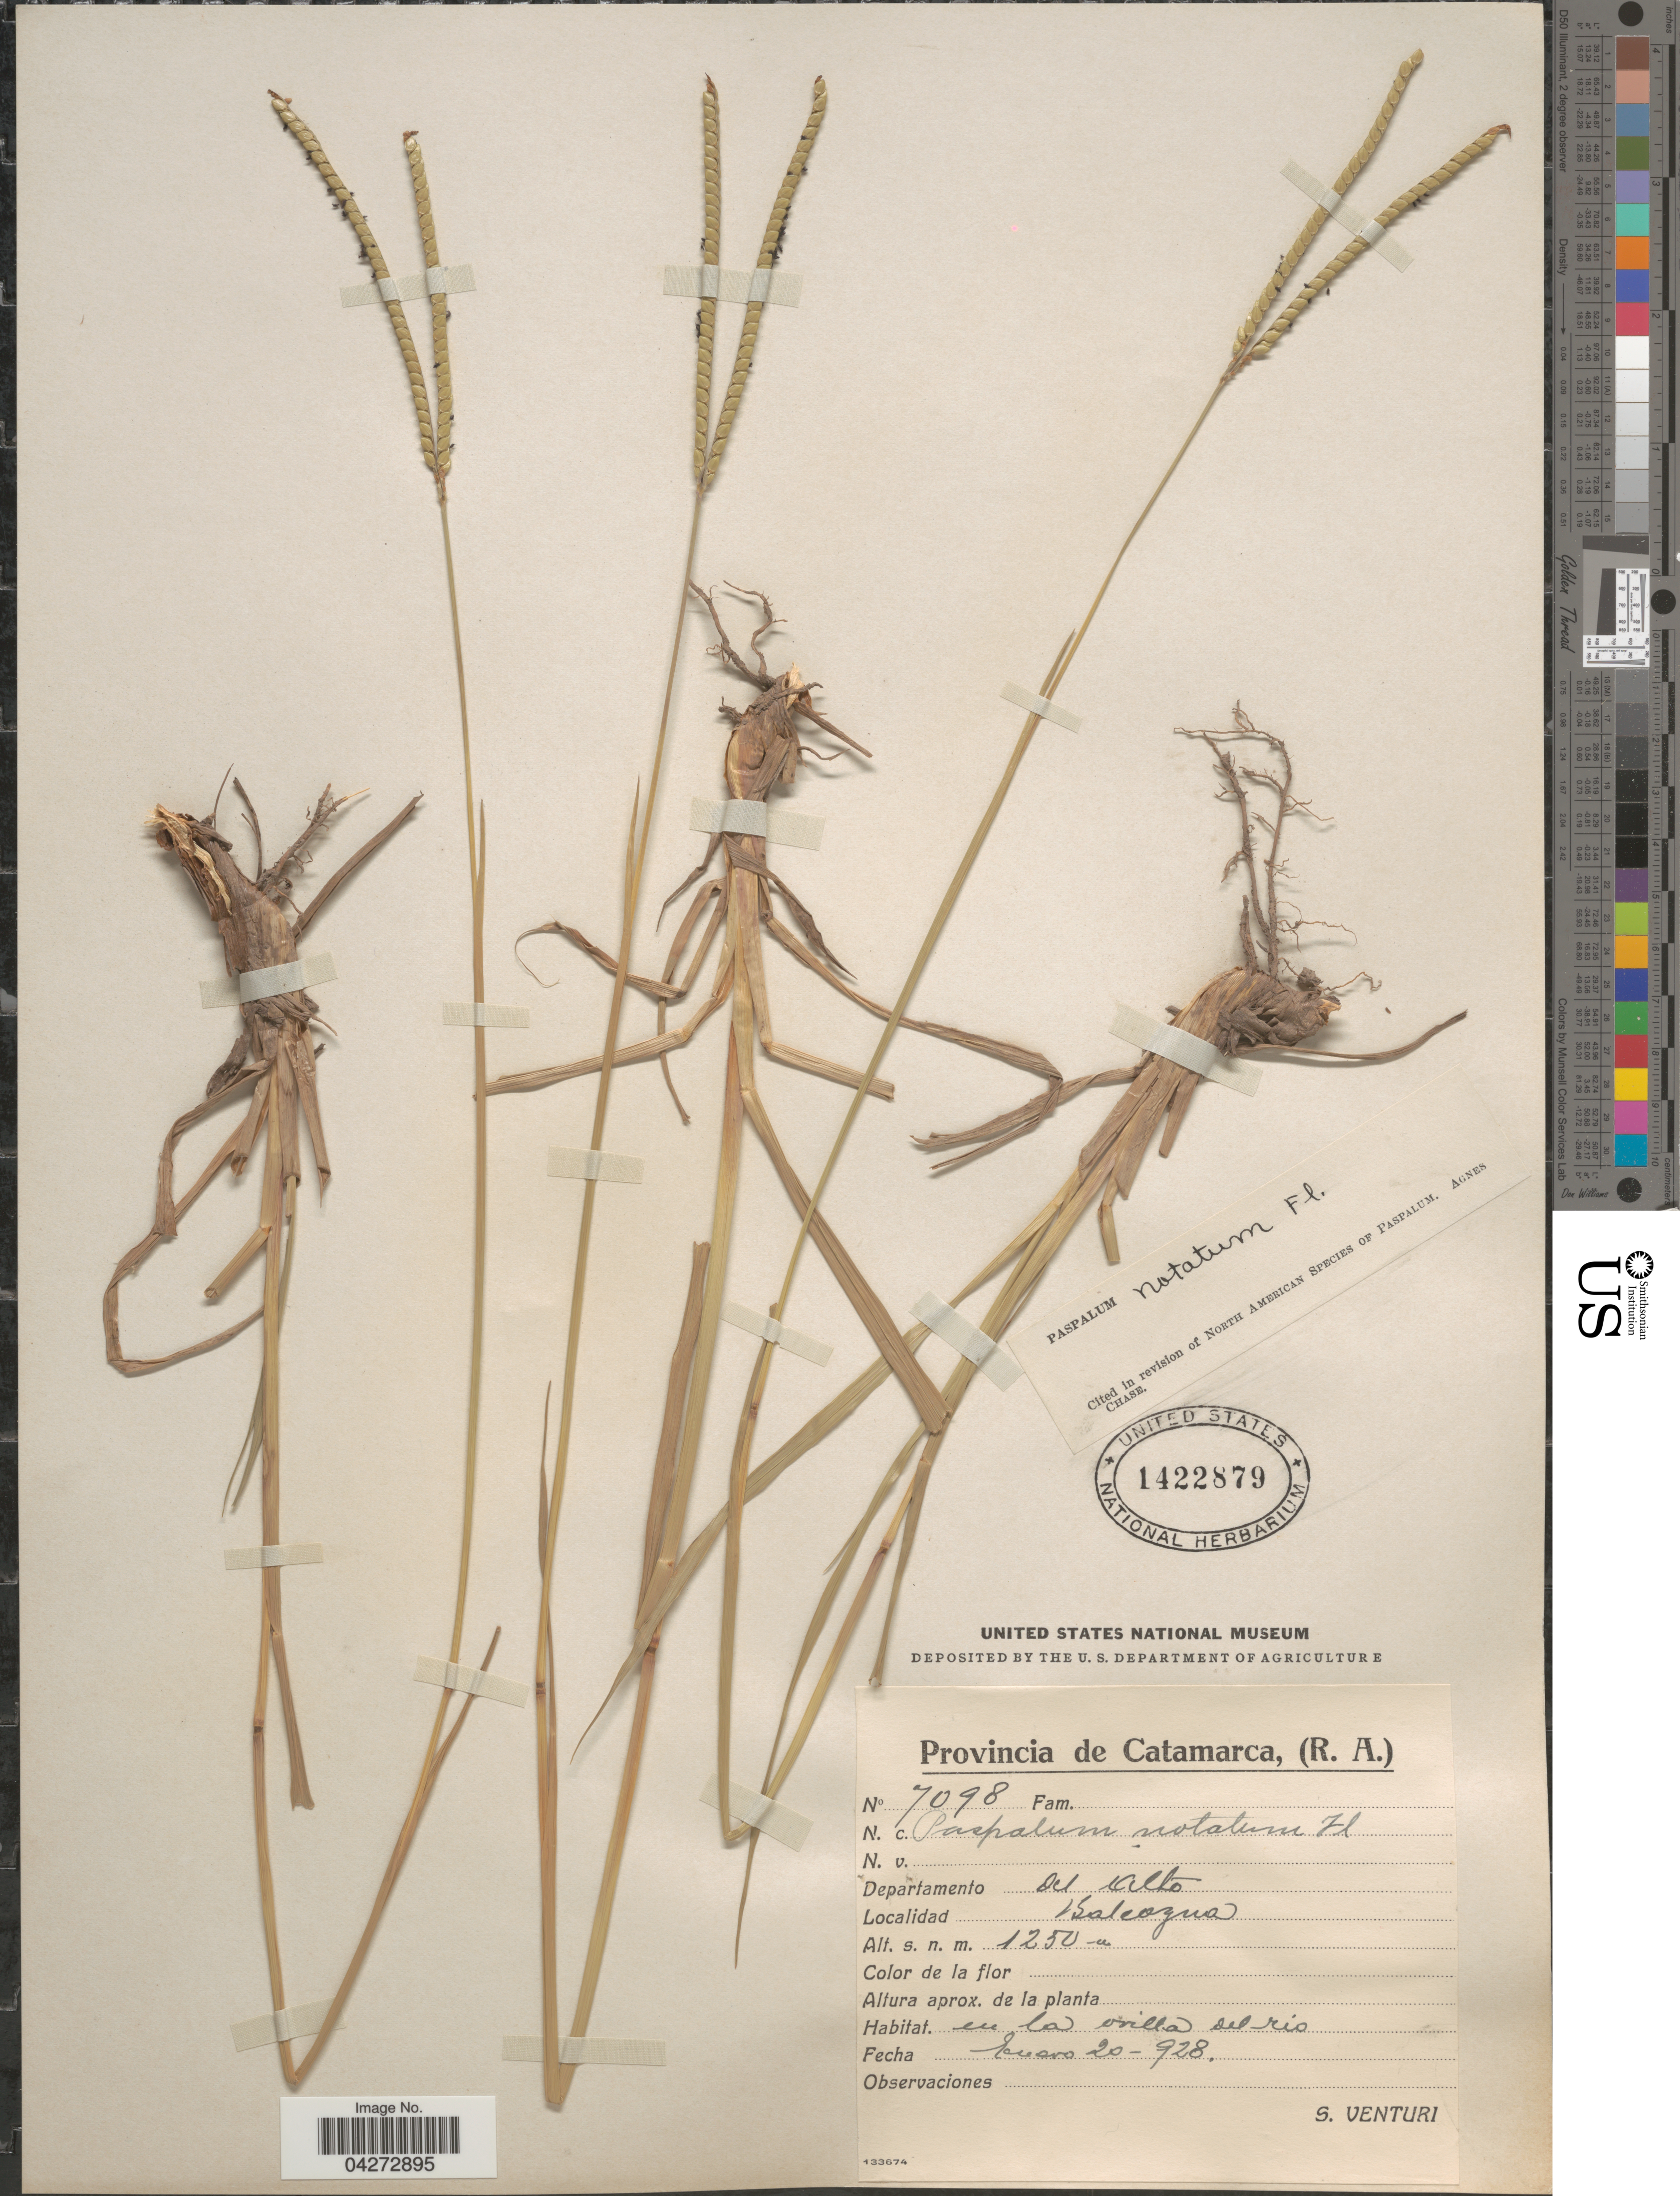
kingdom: Plantae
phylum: Tracheophyta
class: Liliopsida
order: Poales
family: Poaceae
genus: Paspalum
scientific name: Paspalum notatum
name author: Flüggé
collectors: S. Venturi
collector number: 7098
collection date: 1928-01-20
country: Argentina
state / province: Catamarca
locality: Departamento del Alto. Balcagua. En la orilla del rio.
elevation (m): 1250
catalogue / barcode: US 1422879